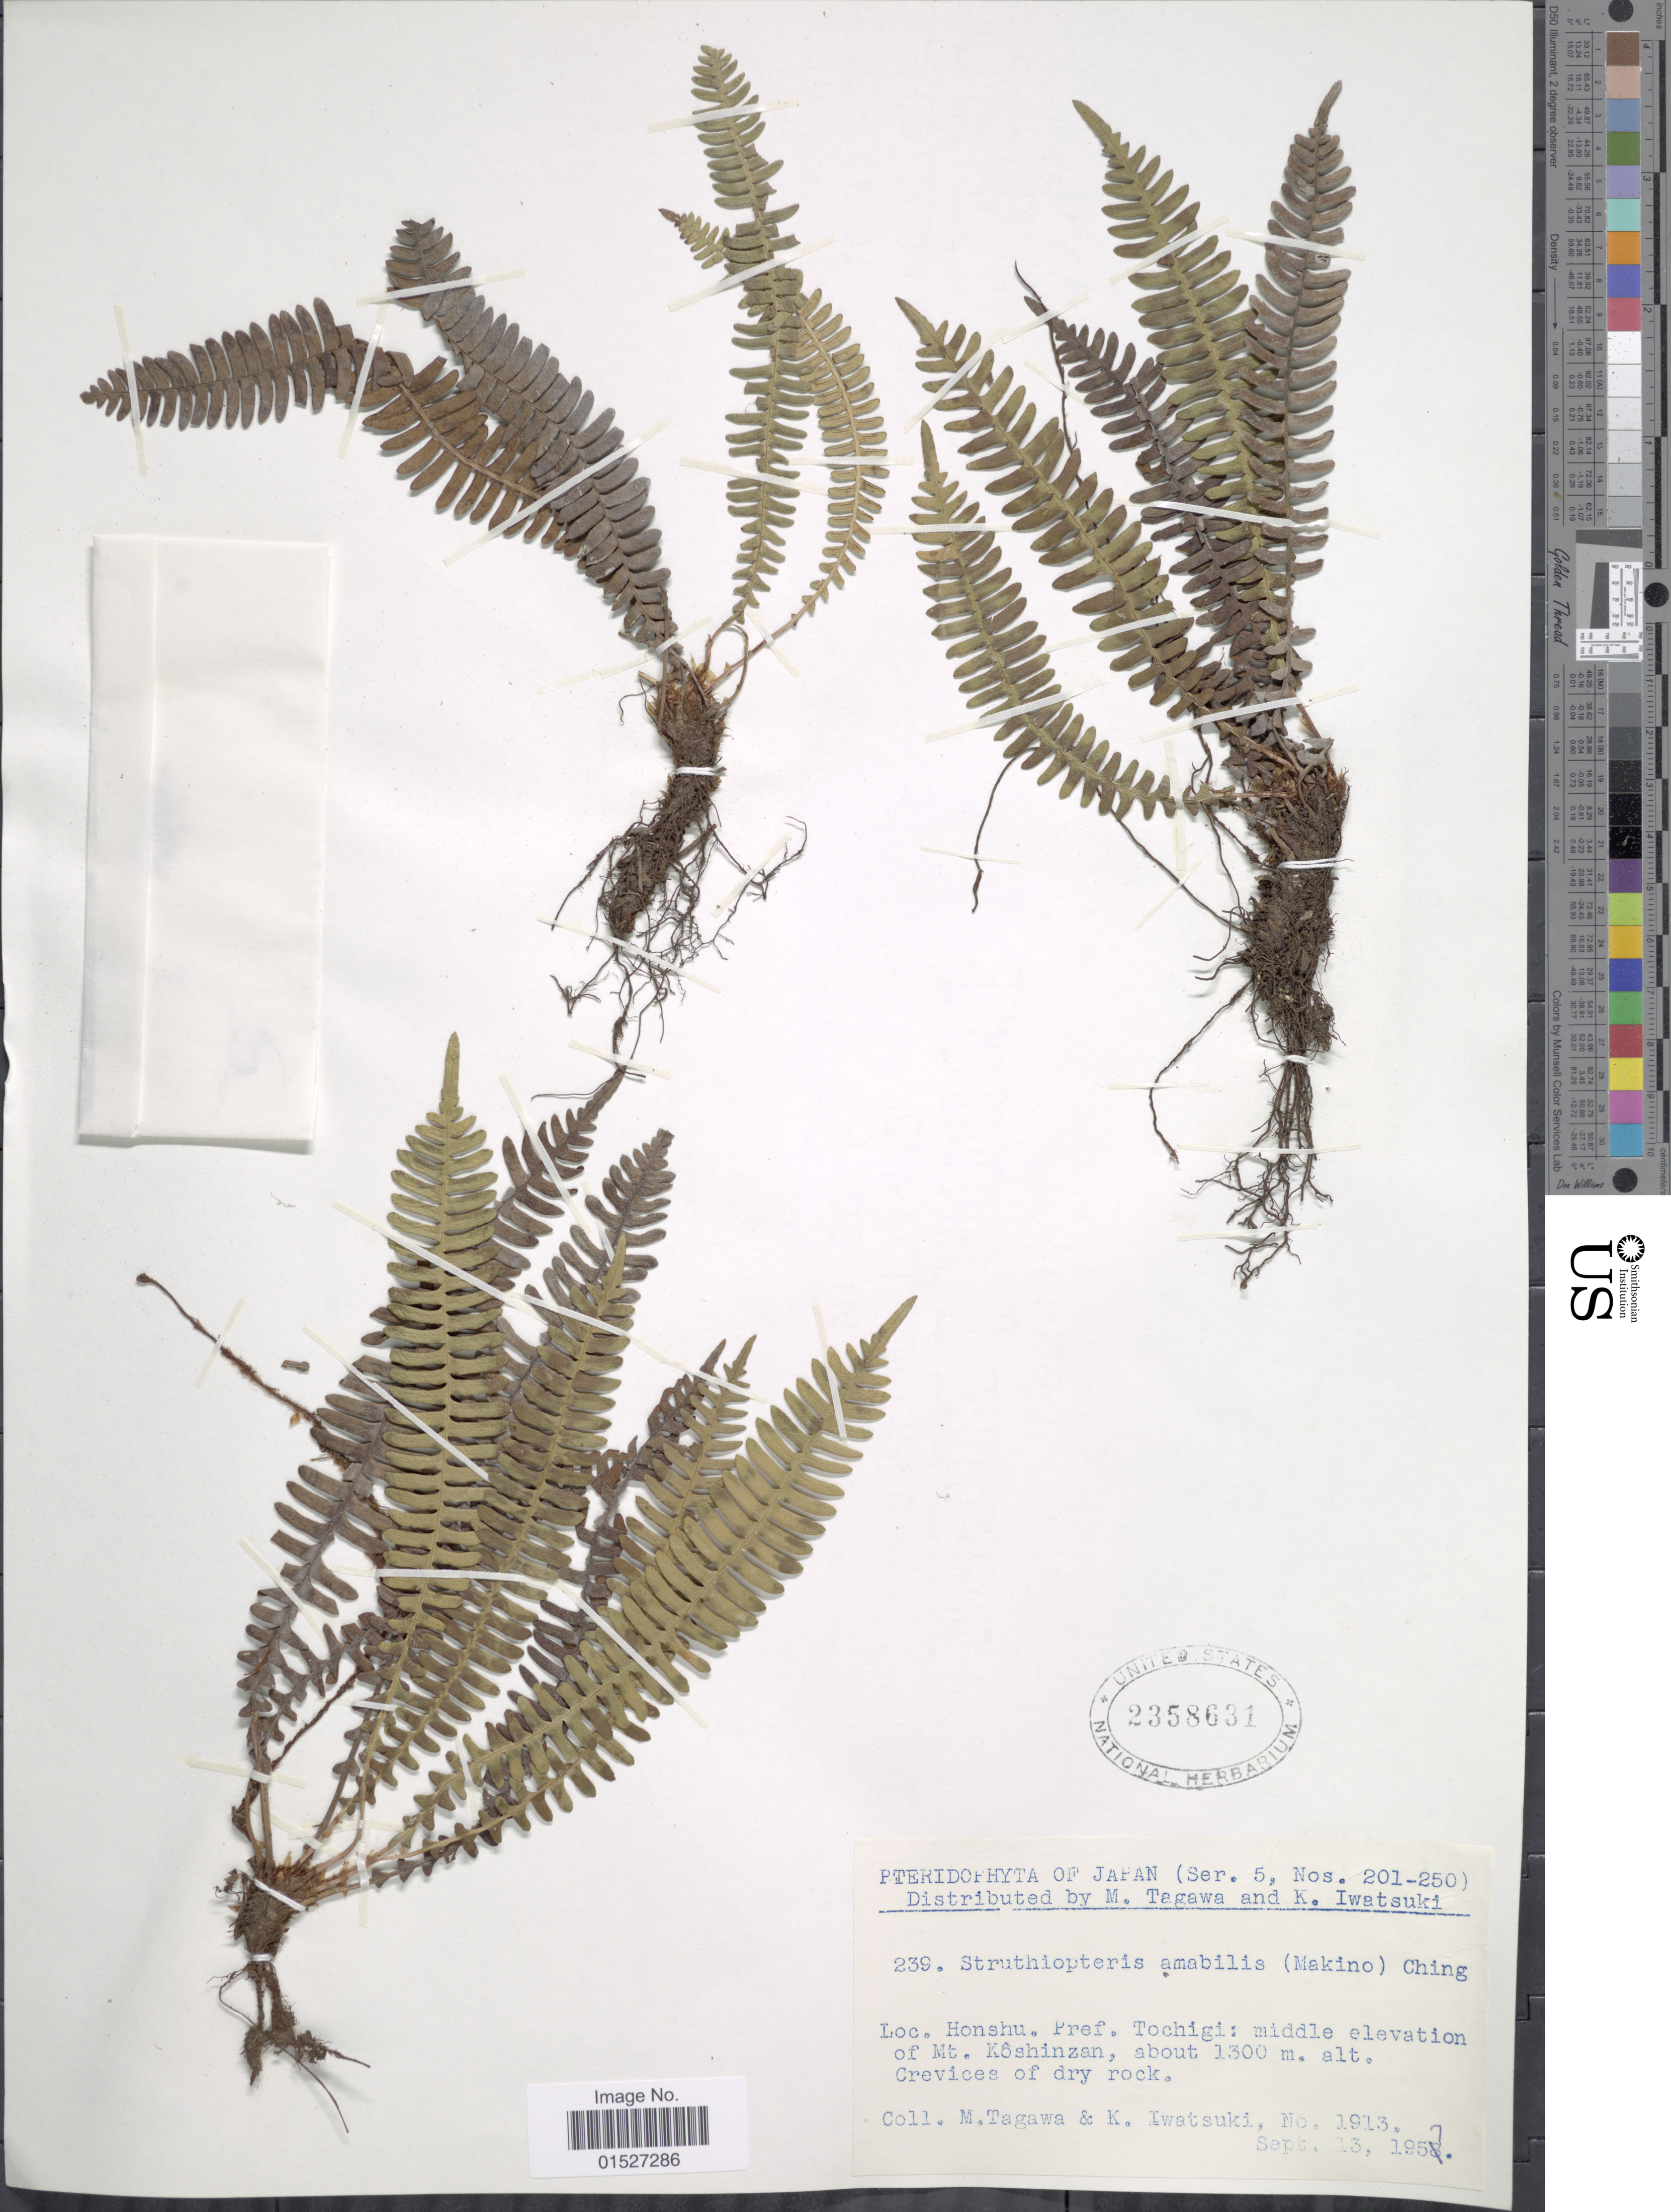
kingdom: Plantae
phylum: Tracheophyta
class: Polypodiopsida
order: Polypodiales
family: Blechnaceae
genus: Blechnum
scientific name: Blechnum amabile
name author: Makino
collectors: M. Tagawa & K. Iwatsuki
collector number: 1913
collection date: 1957-09-13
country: Japan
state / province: Totigi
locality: Honshu. Pref. Tochigi: middle elevation of Mt. Koshinzan.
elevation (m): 1300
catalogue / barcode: US 2358631